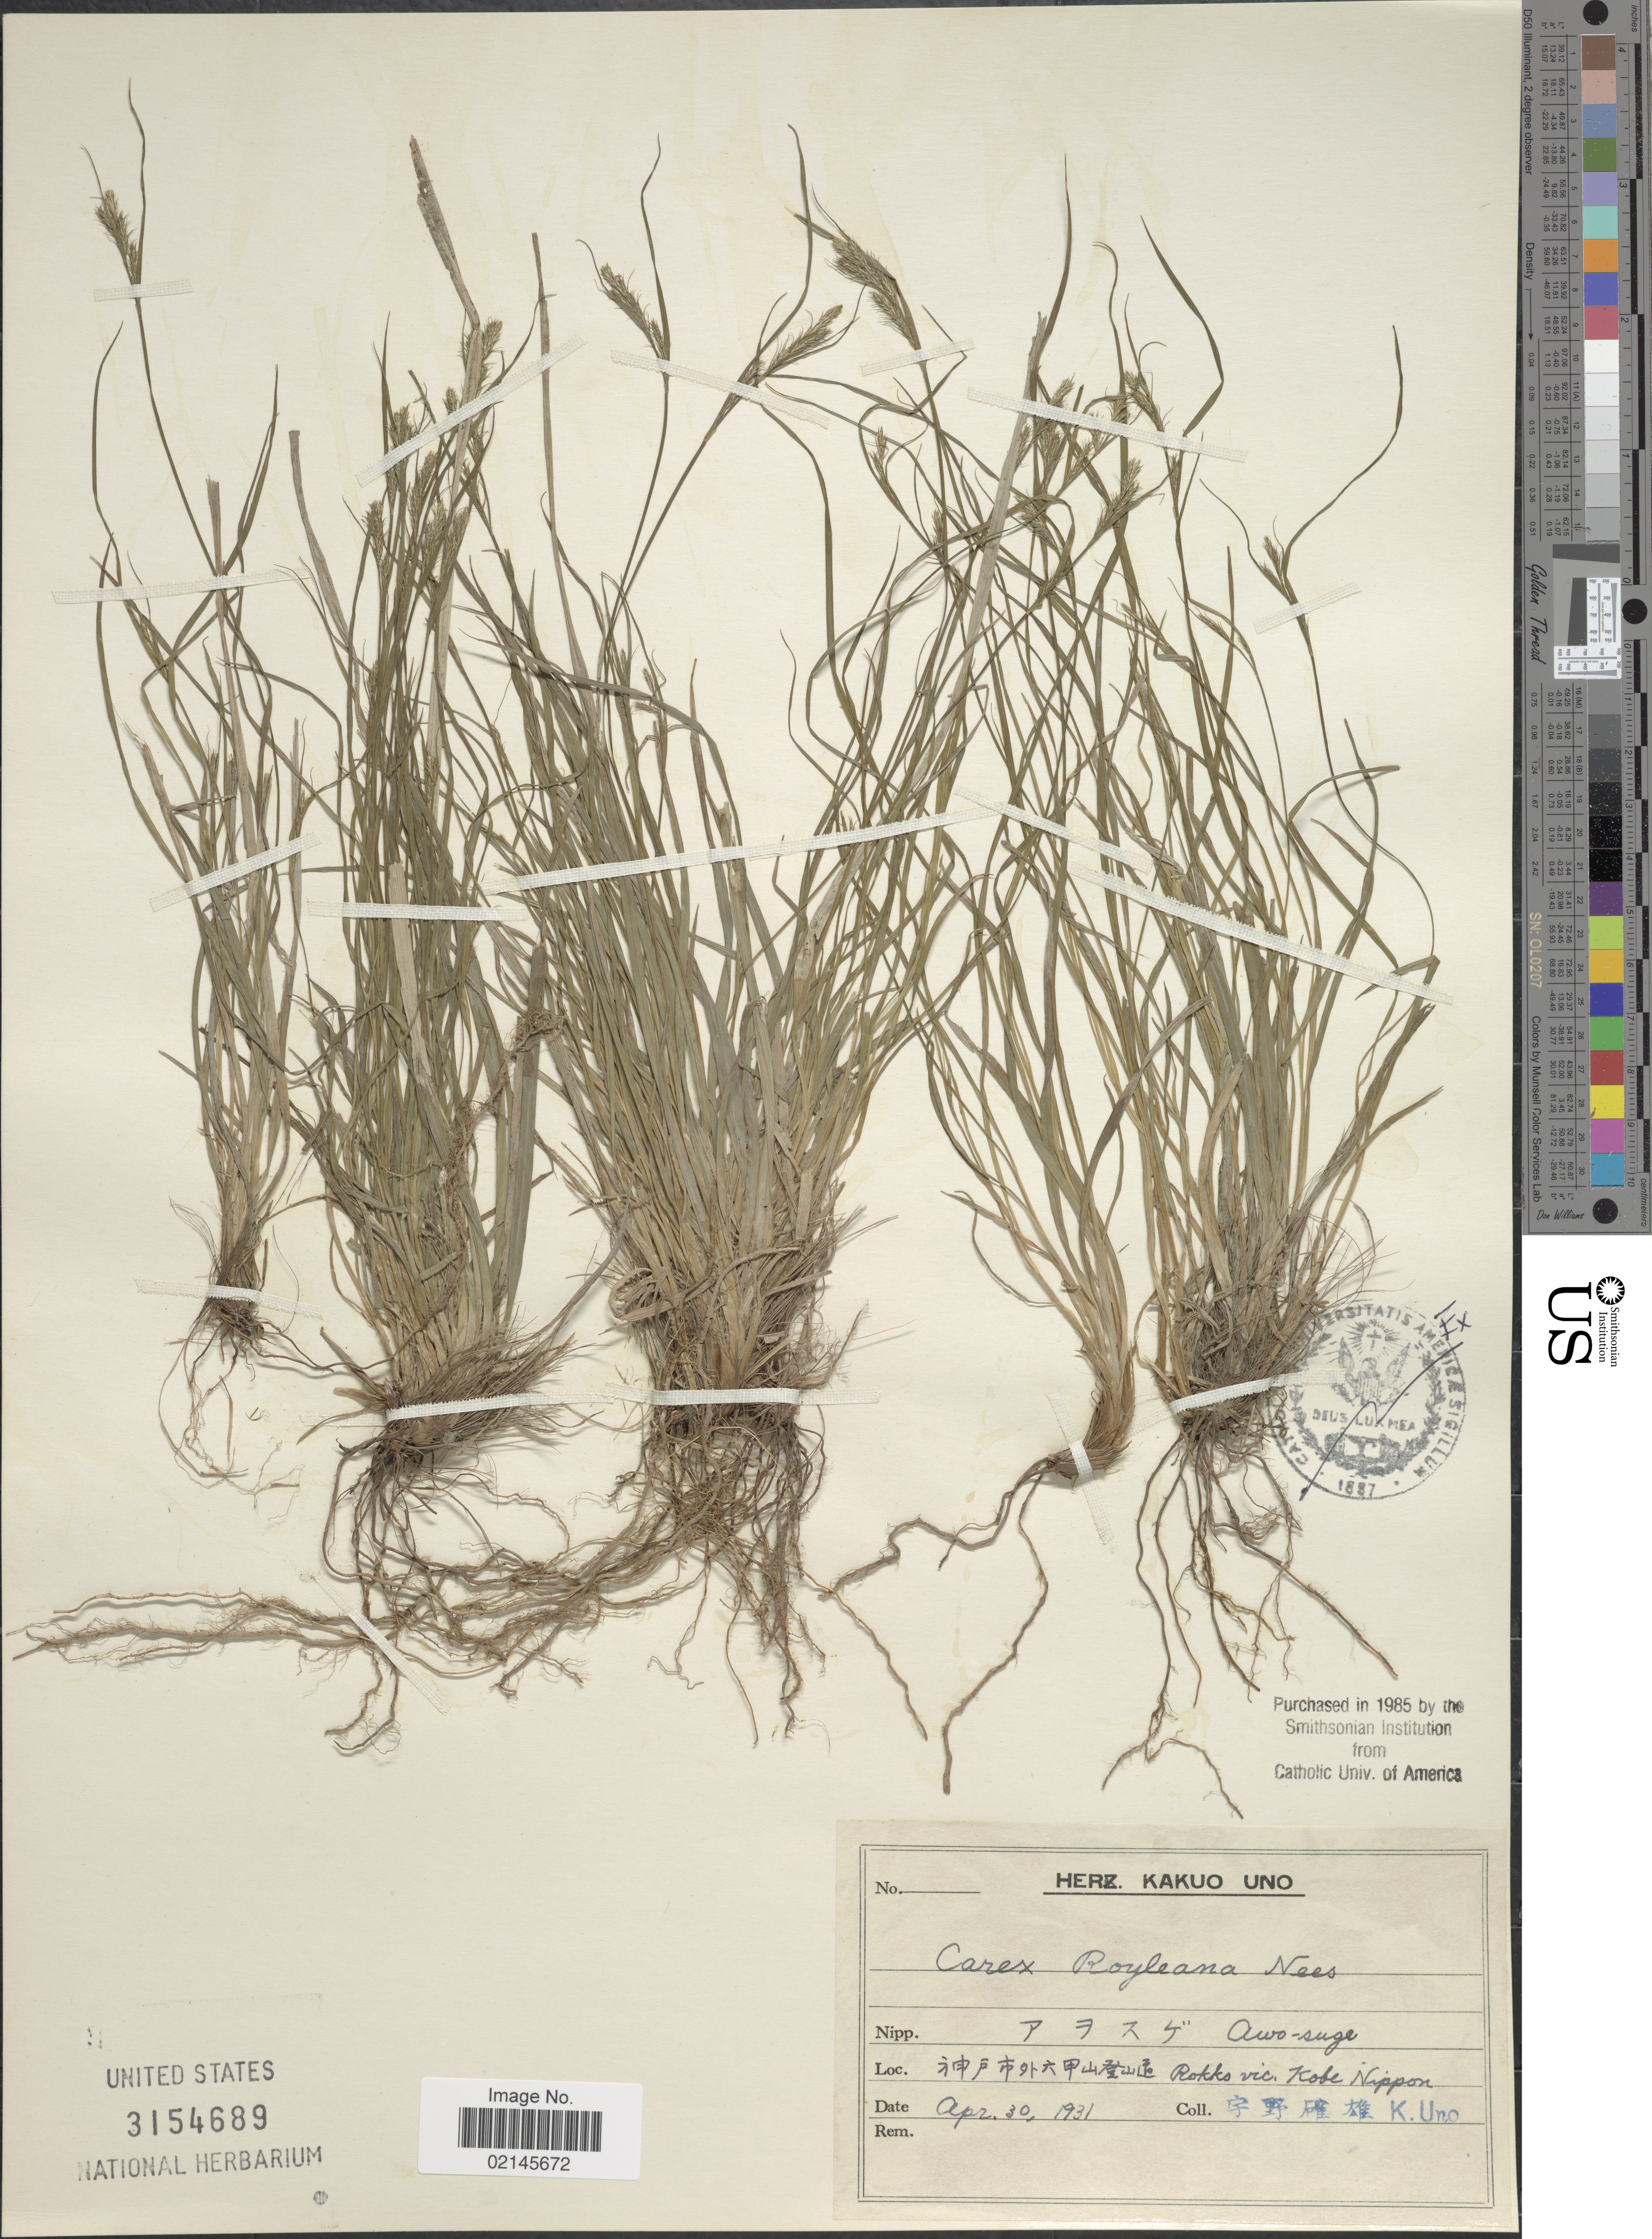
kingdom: Plantae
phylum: Tracheophyta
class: Liliopsida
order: Poales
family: Cyperaceae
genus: Carex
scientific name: Carex breviculmis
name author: R. Br.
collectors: K. Uno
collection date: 1931-04-30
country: Japan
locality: Rokko vic. Kobe, Nippon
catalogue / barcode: US 3154689